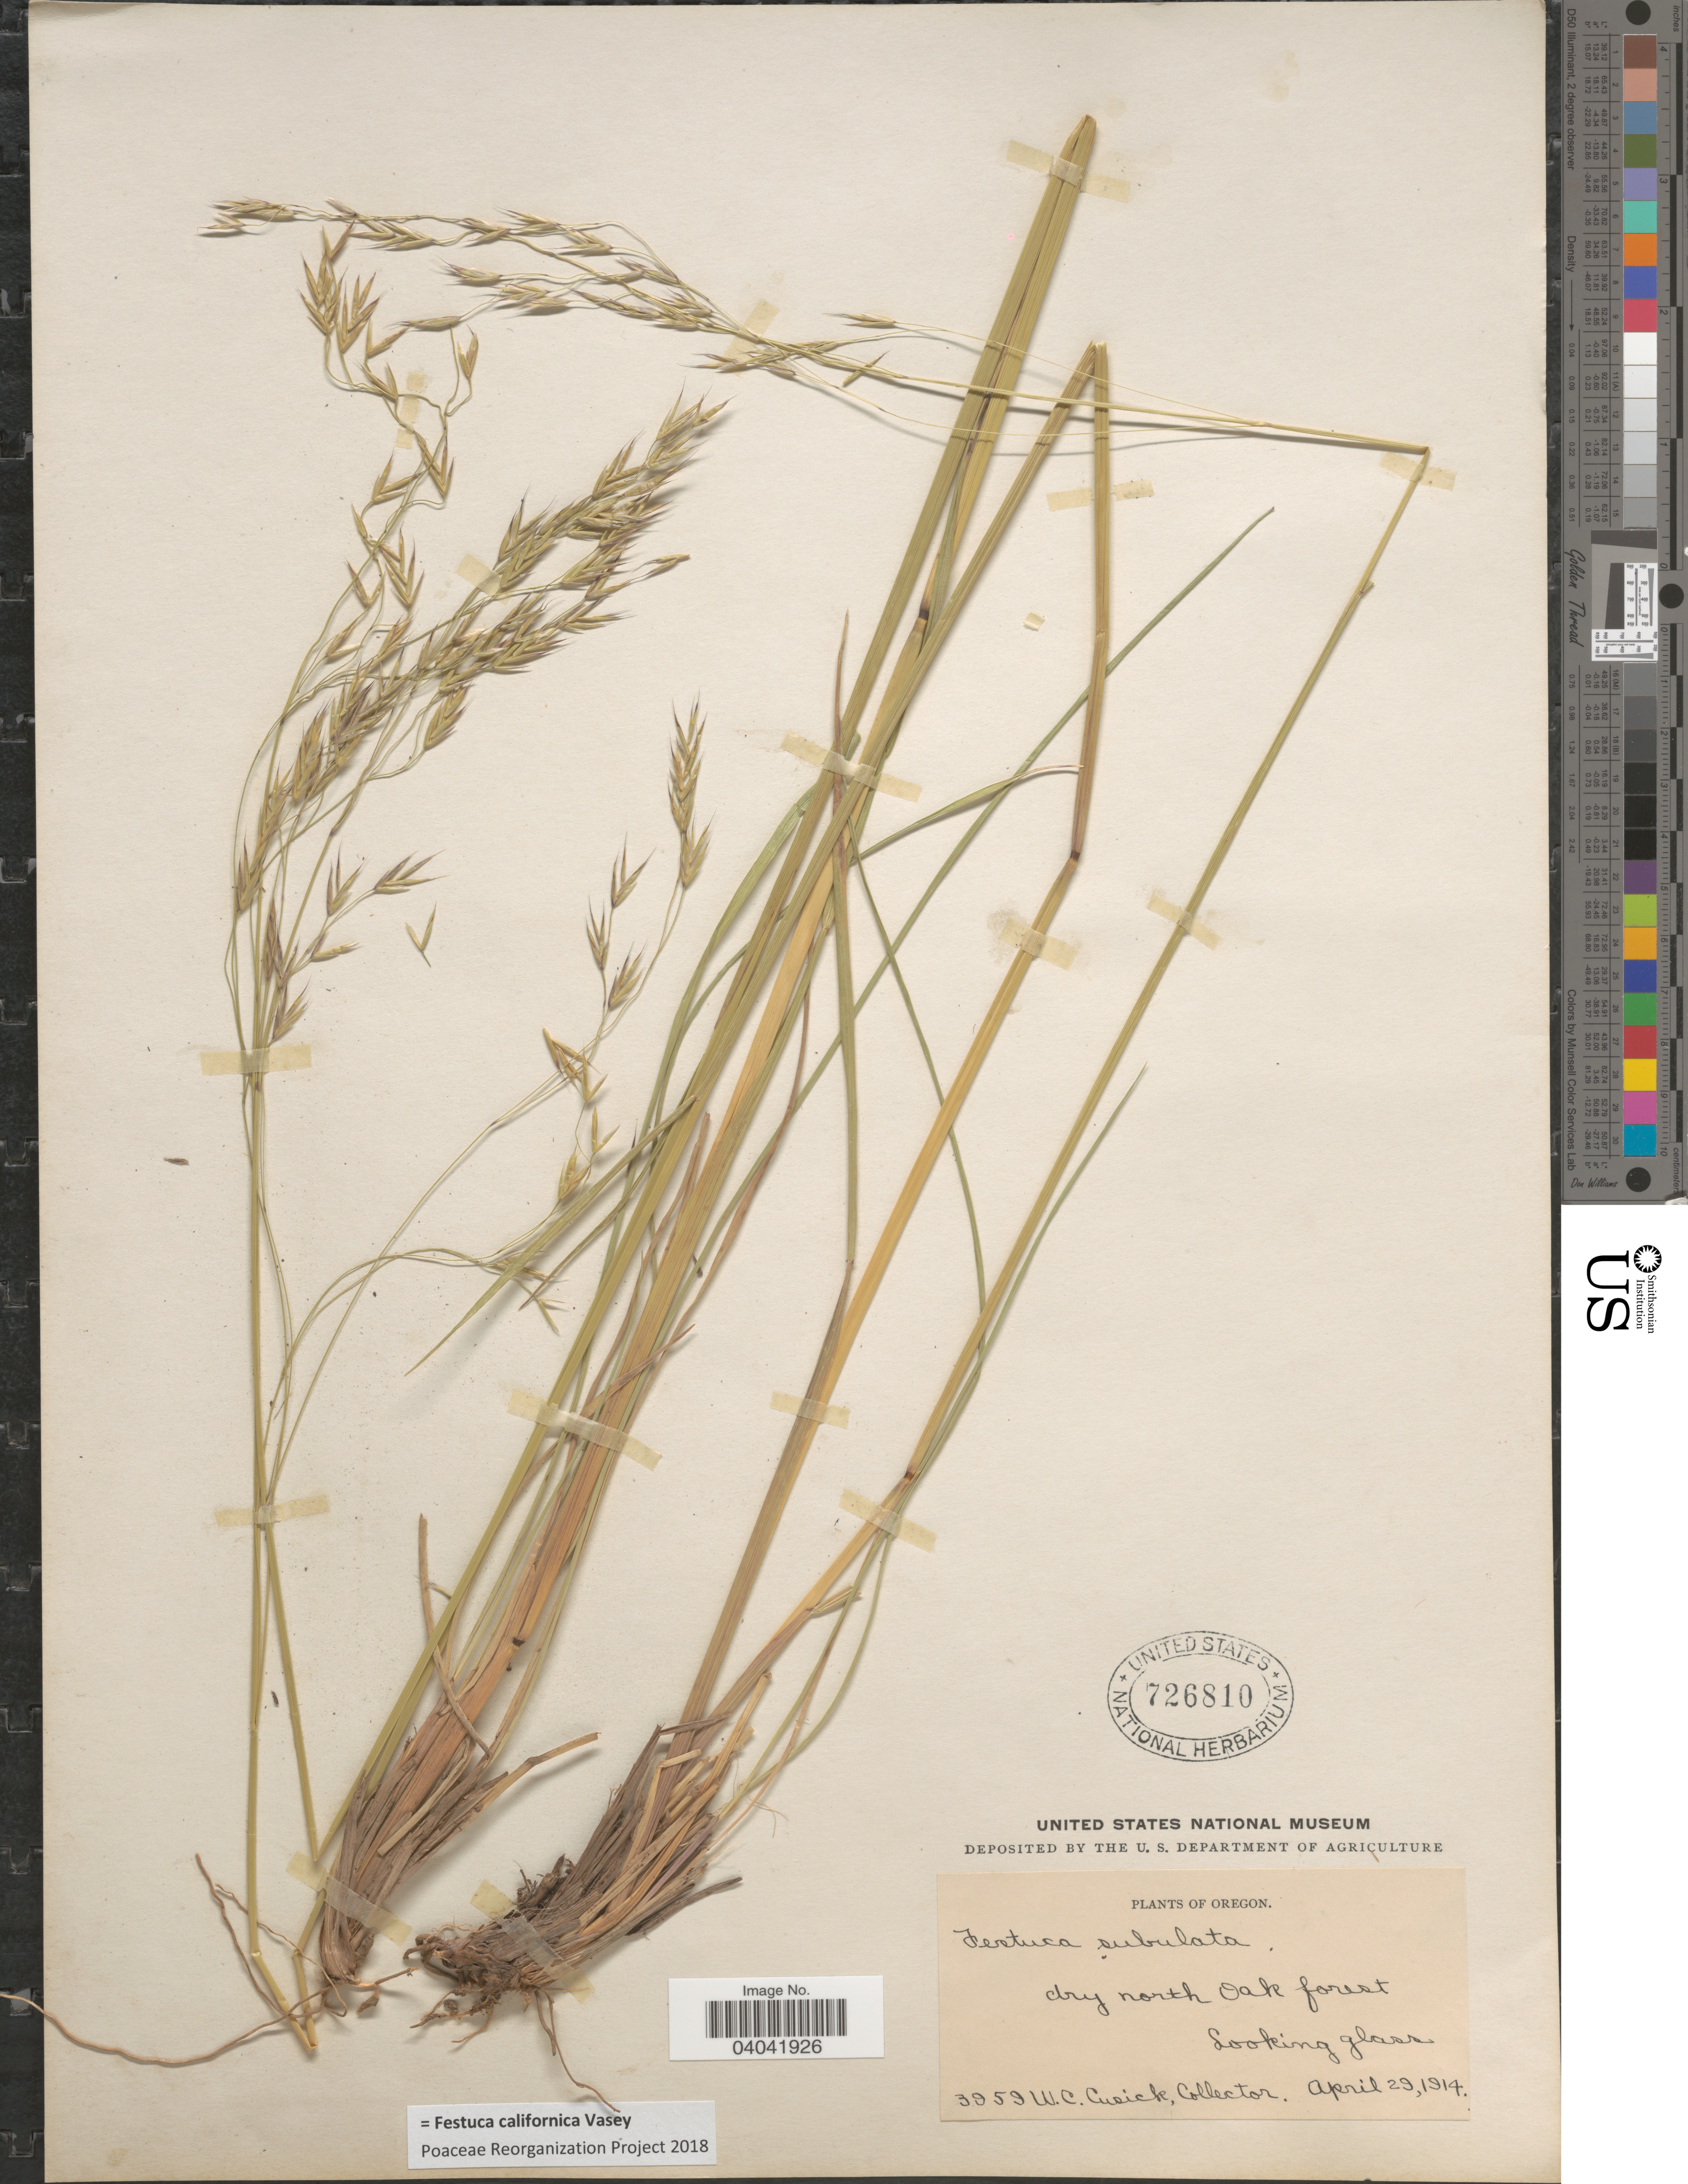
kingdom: Plantae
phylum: Tracheophyta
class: Liliopsida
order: Poales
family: Poaceae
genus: Festuca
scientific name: Festuca californica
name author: Vasey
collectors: W. C. Cusick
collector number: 3959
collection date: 1914-04-29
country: United States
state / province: Oregon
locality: Dry north Oak forest. Looking glass.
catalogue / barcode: US 726810